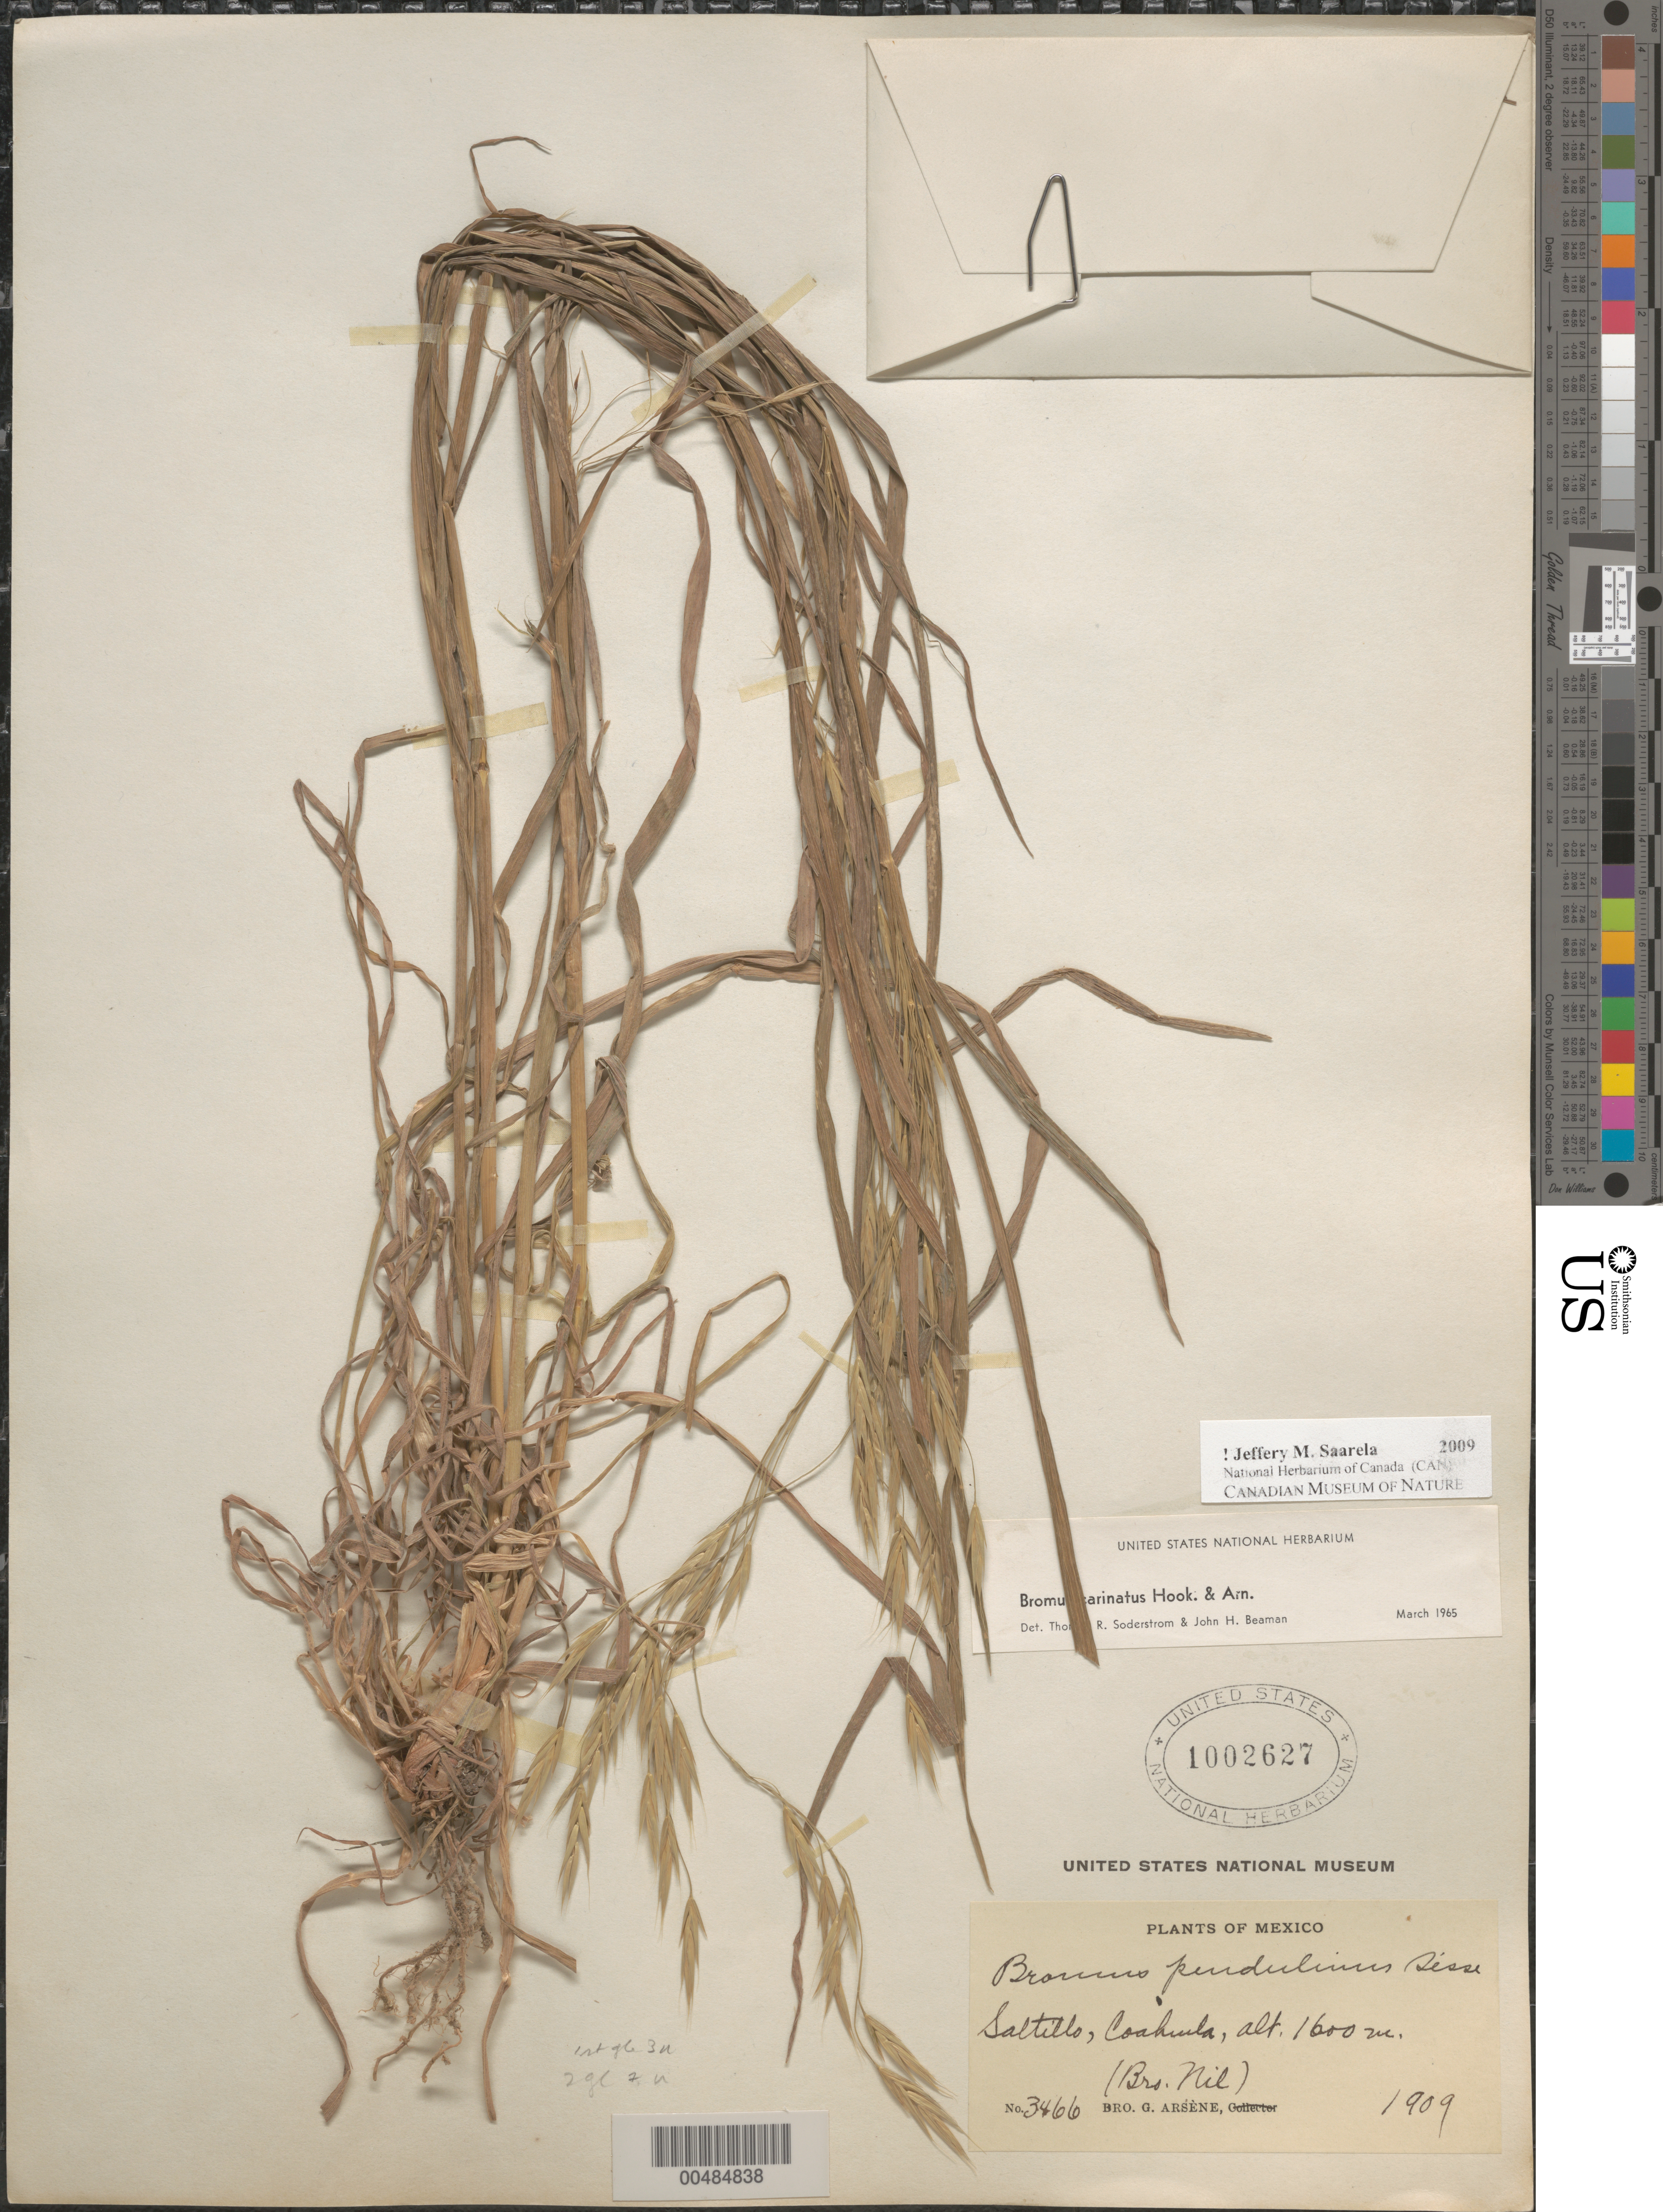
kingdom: Plantae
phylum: Tracheophyta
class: Liliopsida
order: Poales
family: Poaceae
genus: Bromus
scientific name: Bromus carinatus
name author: Hook. & Arn.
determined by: Soderstrom, T. R.; Beaman, J. H.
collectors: Bro. Nil & Bro. G. Arsène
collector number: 3466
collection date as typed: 1909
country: Mexico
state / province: Coahuila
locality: Saltillo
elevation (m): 1600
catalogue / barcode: US 1002627